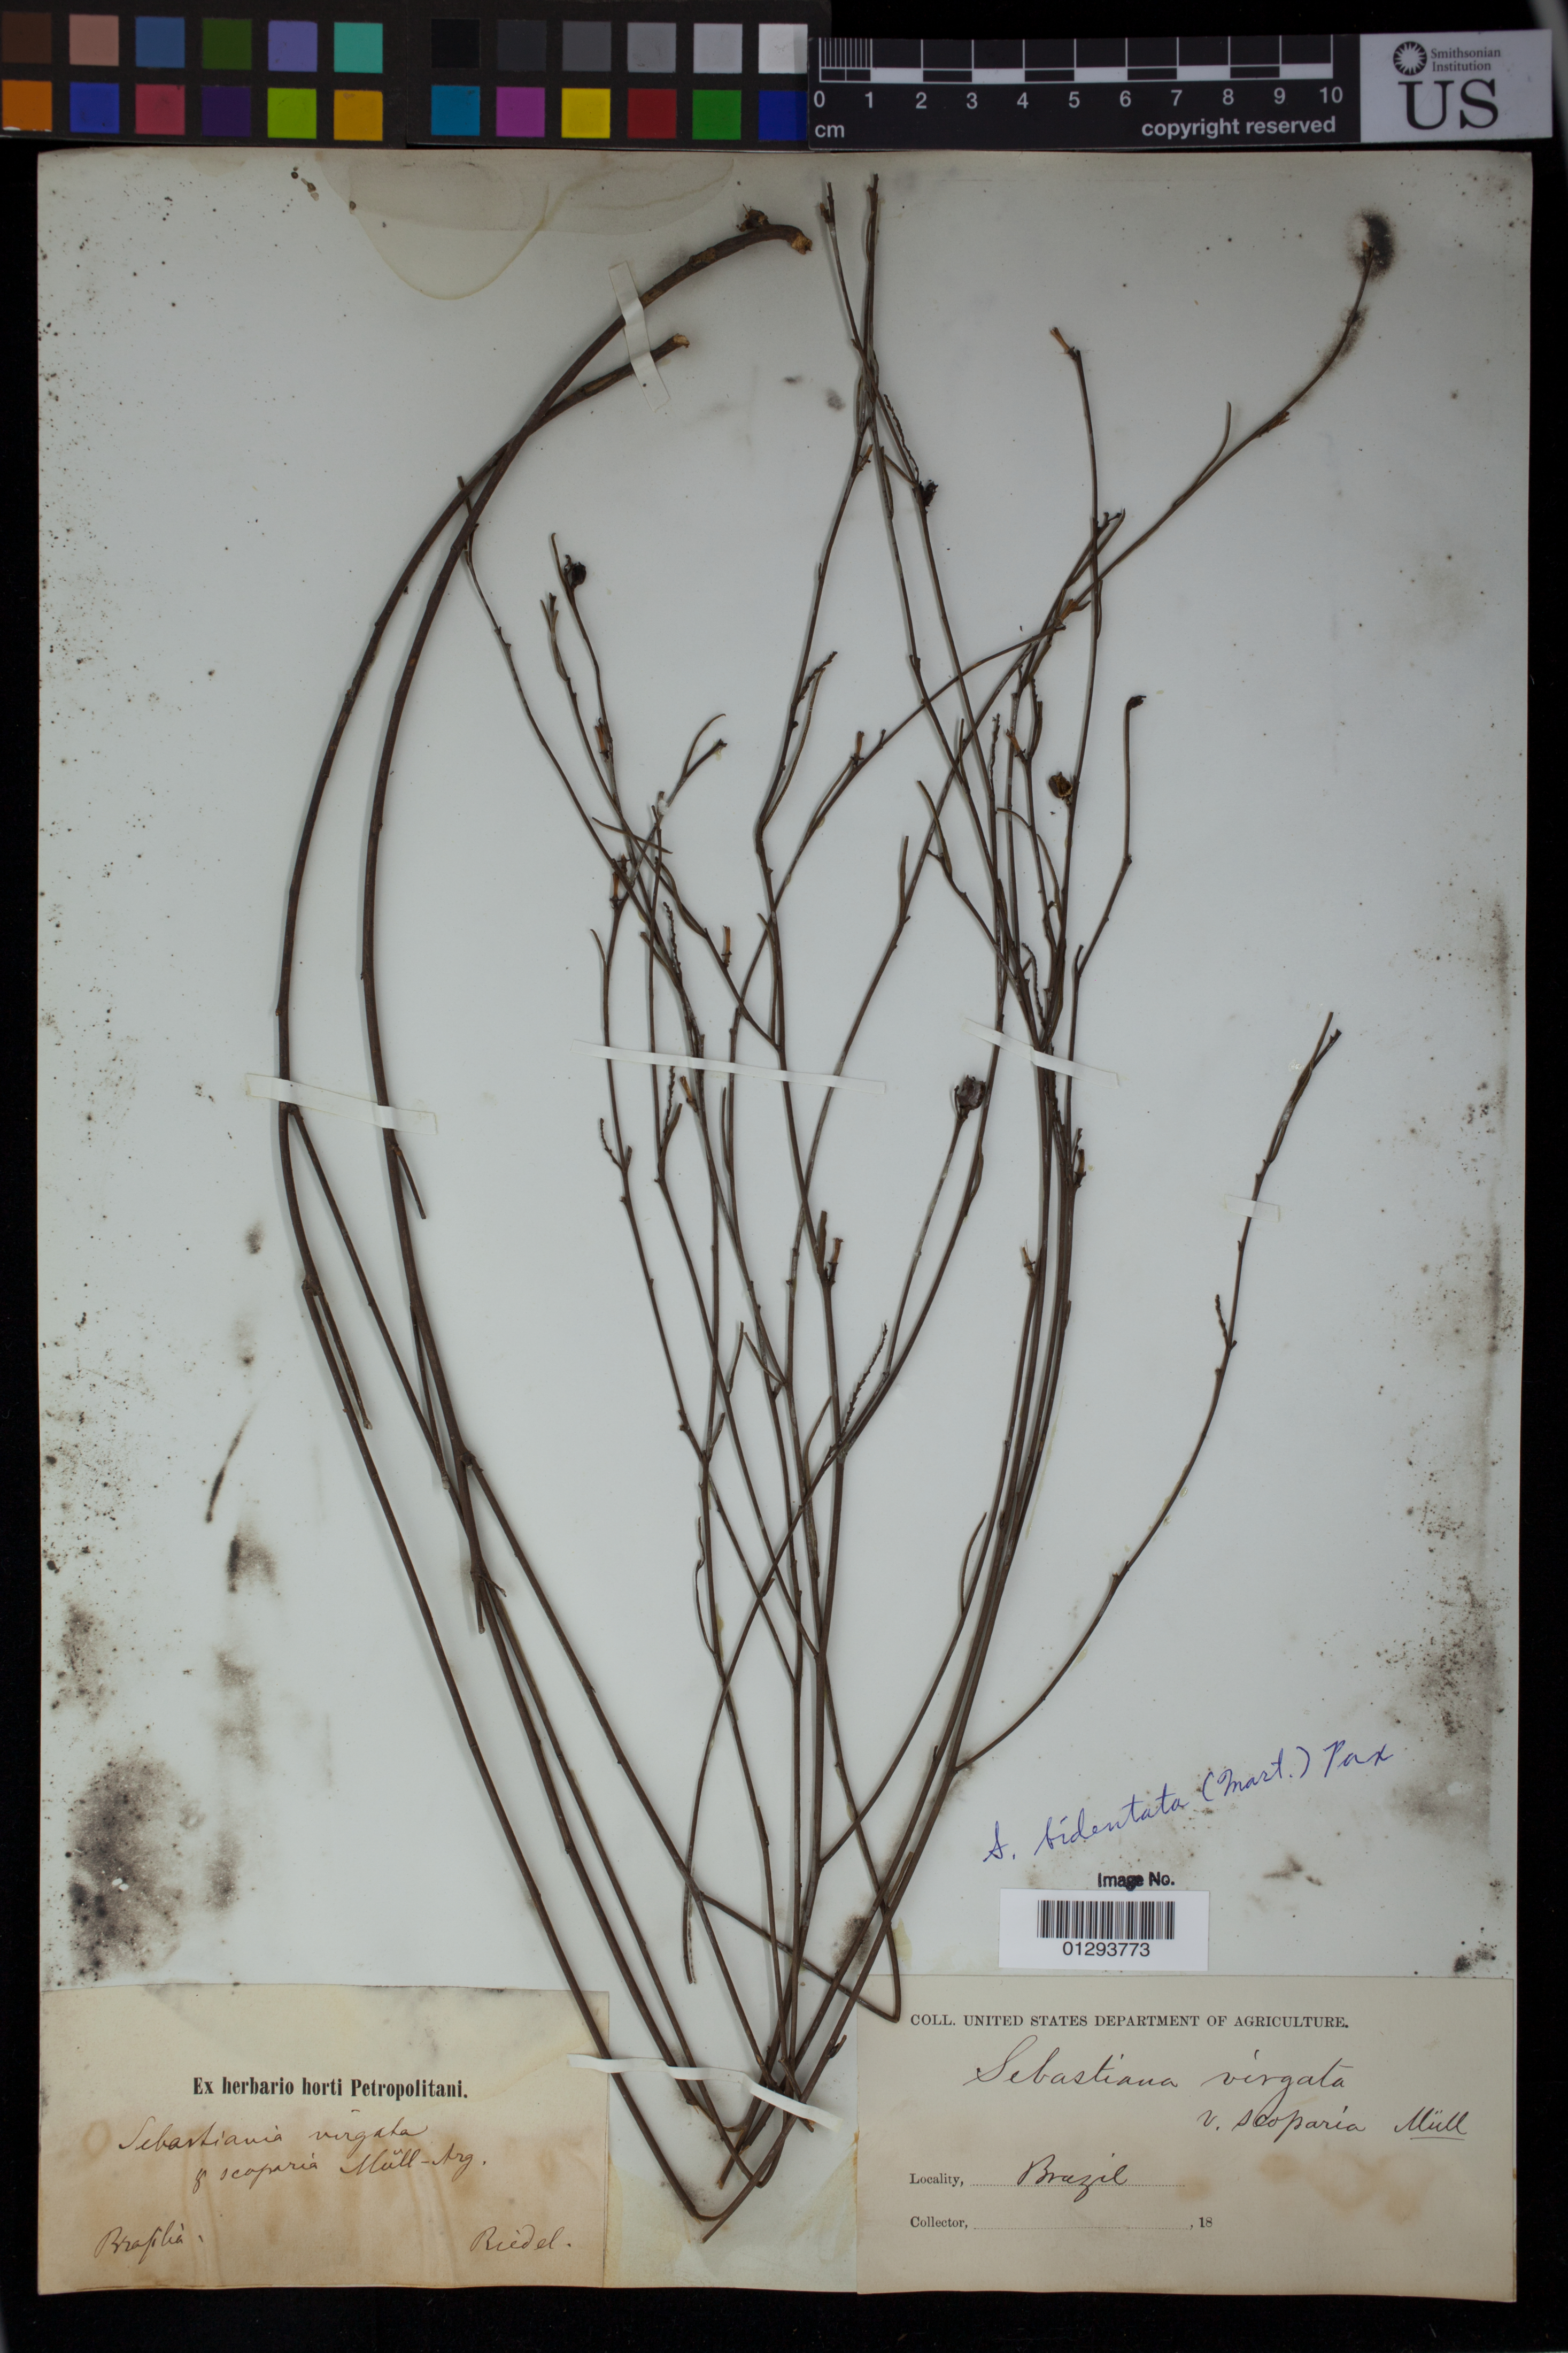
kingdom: Plantae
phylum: Tracheophyta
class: Magnoliopsida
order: Malpighiales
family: Euphorbiaceae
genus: Sebastiania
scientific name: Sebastiania bidentata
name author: (Mart. & Zucc.) Pax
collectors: Riedel, --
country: Brazil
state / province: Distrito Federal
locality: Brasilia